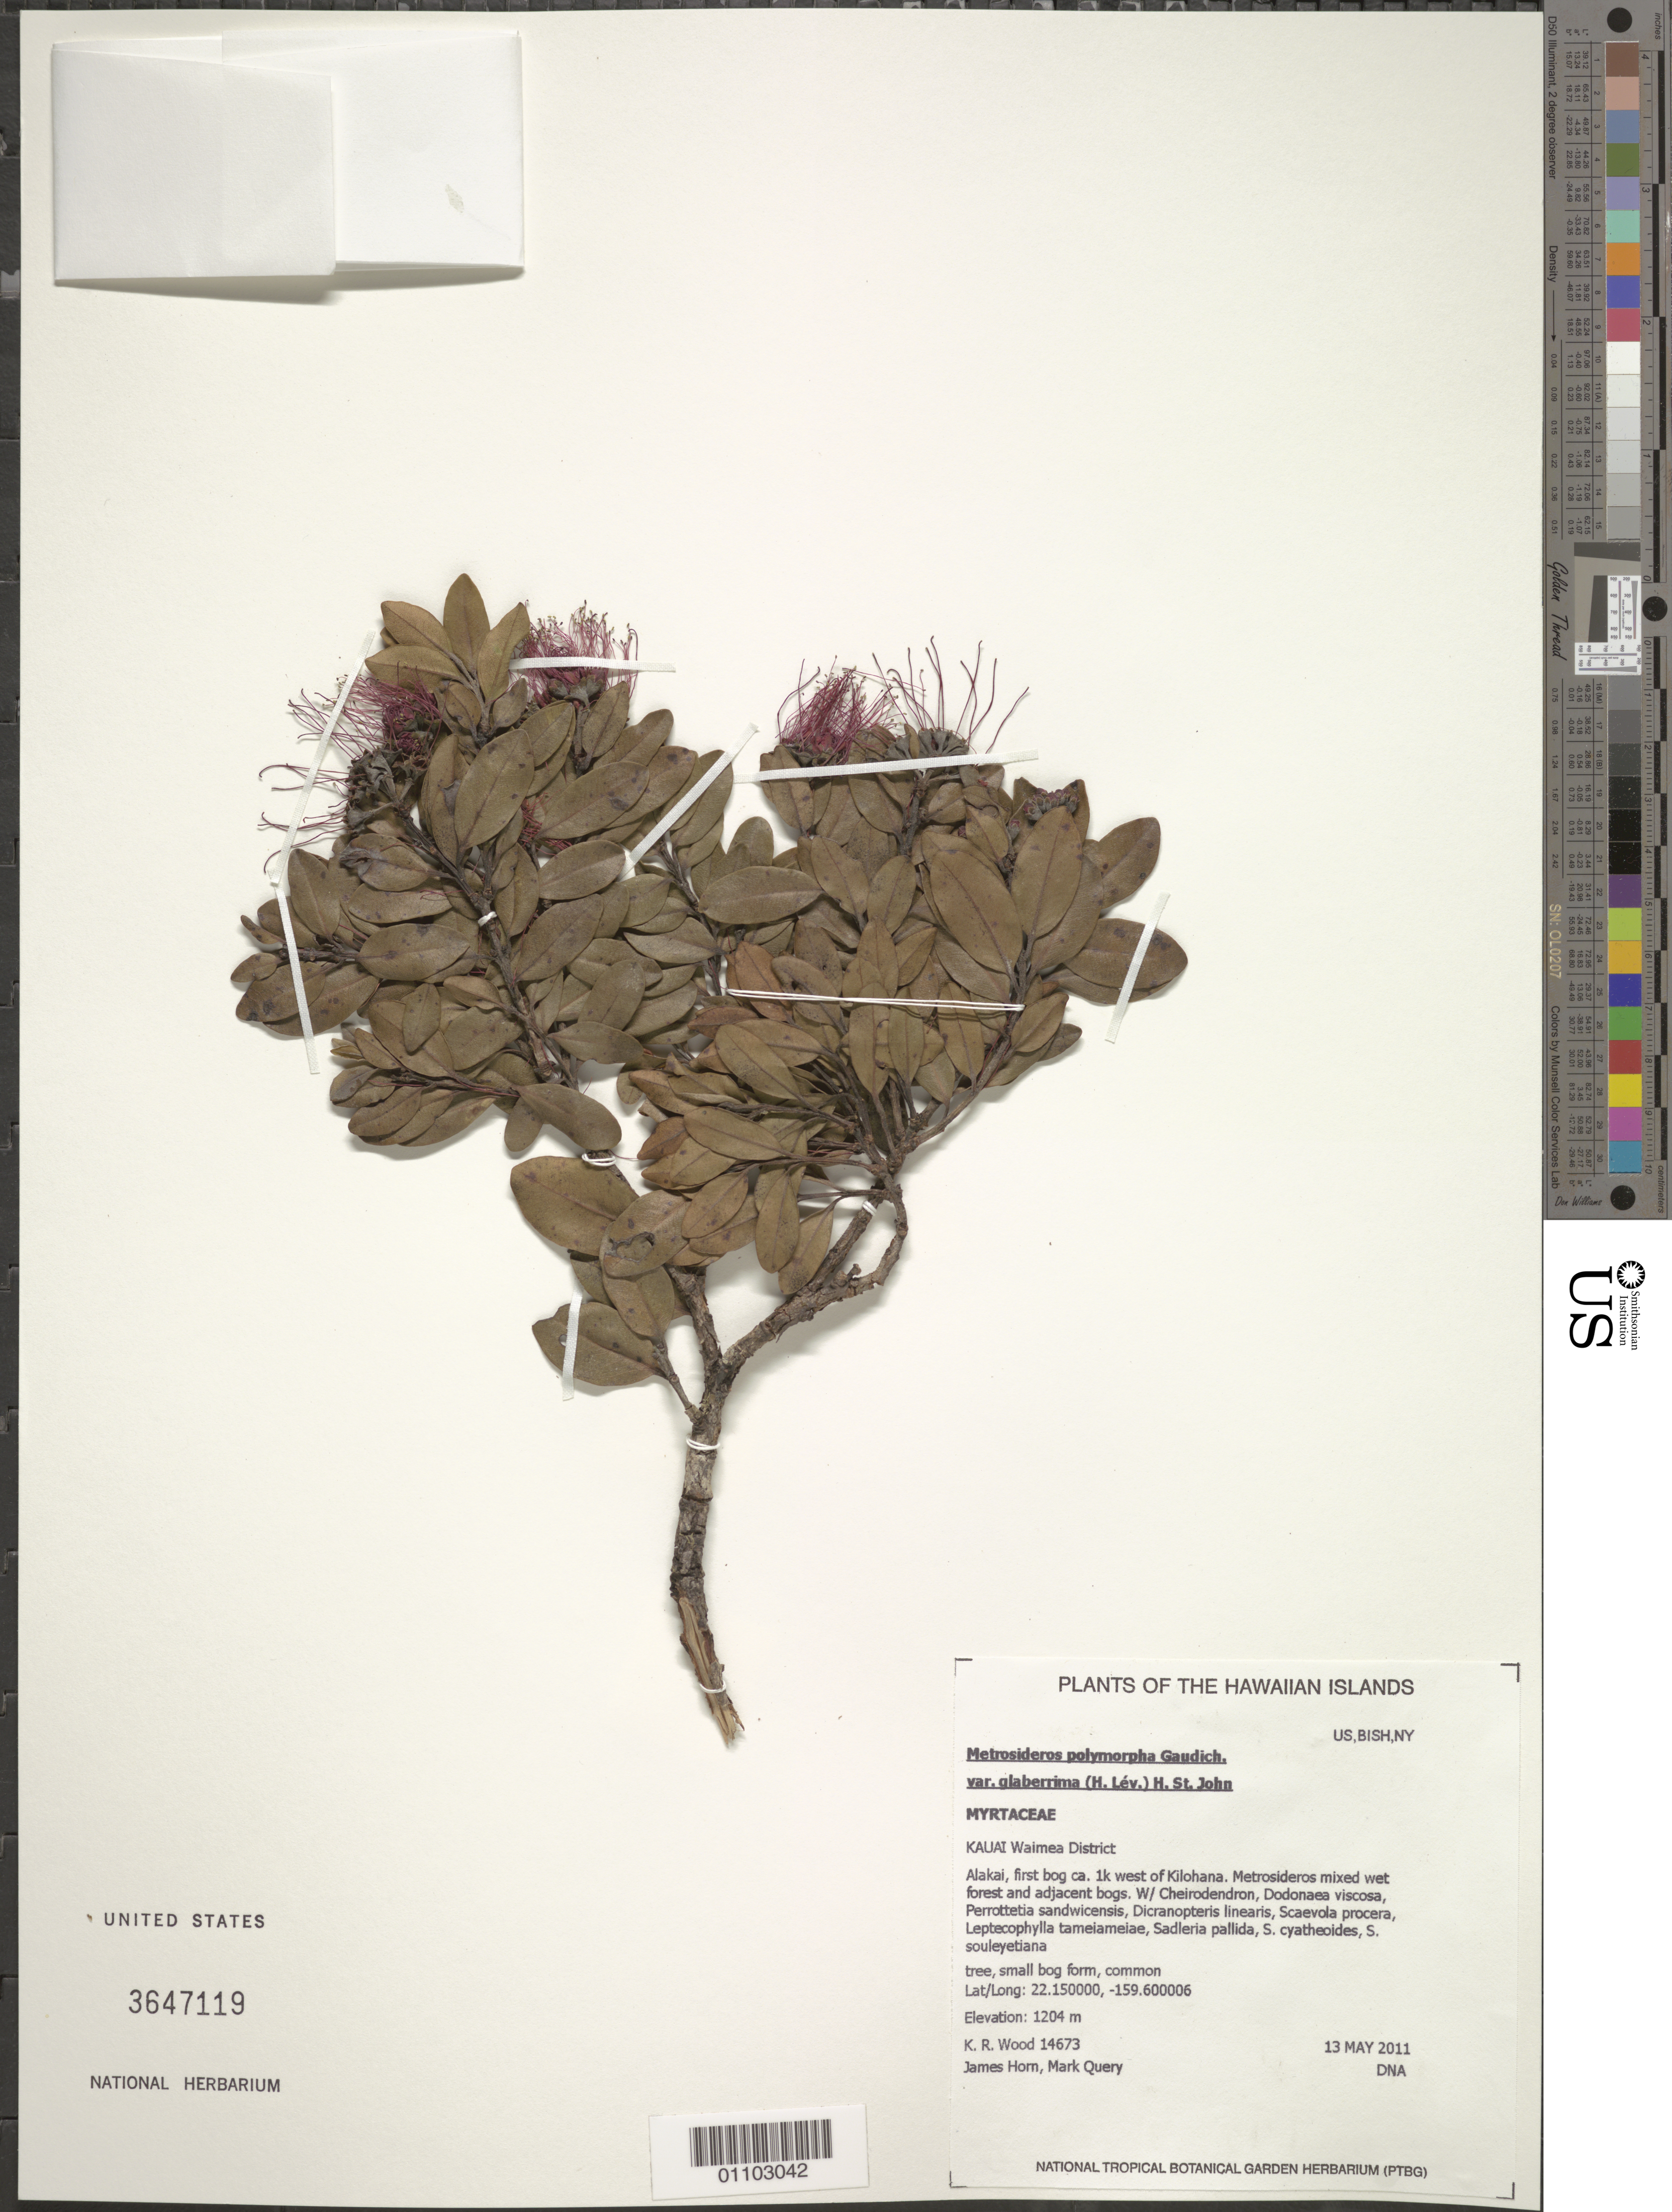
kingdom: Plantae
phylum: Tracheophyta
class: Magnoliopsida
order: Myrtales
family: Myrtaceae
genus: Metrosideros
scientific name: Metrosideros polymorpha var. glaberrima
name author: (H. Lév.) H. St. John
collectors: K. R. Wood, J. Horn & M. Query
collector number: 14673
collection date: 2011-05-13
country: United States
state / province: Hawaii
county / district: Kauai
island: Kaua'i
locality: Waimea District, Alakai, first bog ca. 1k west of Kilohana.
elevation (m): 1204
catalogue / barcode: US 3647119